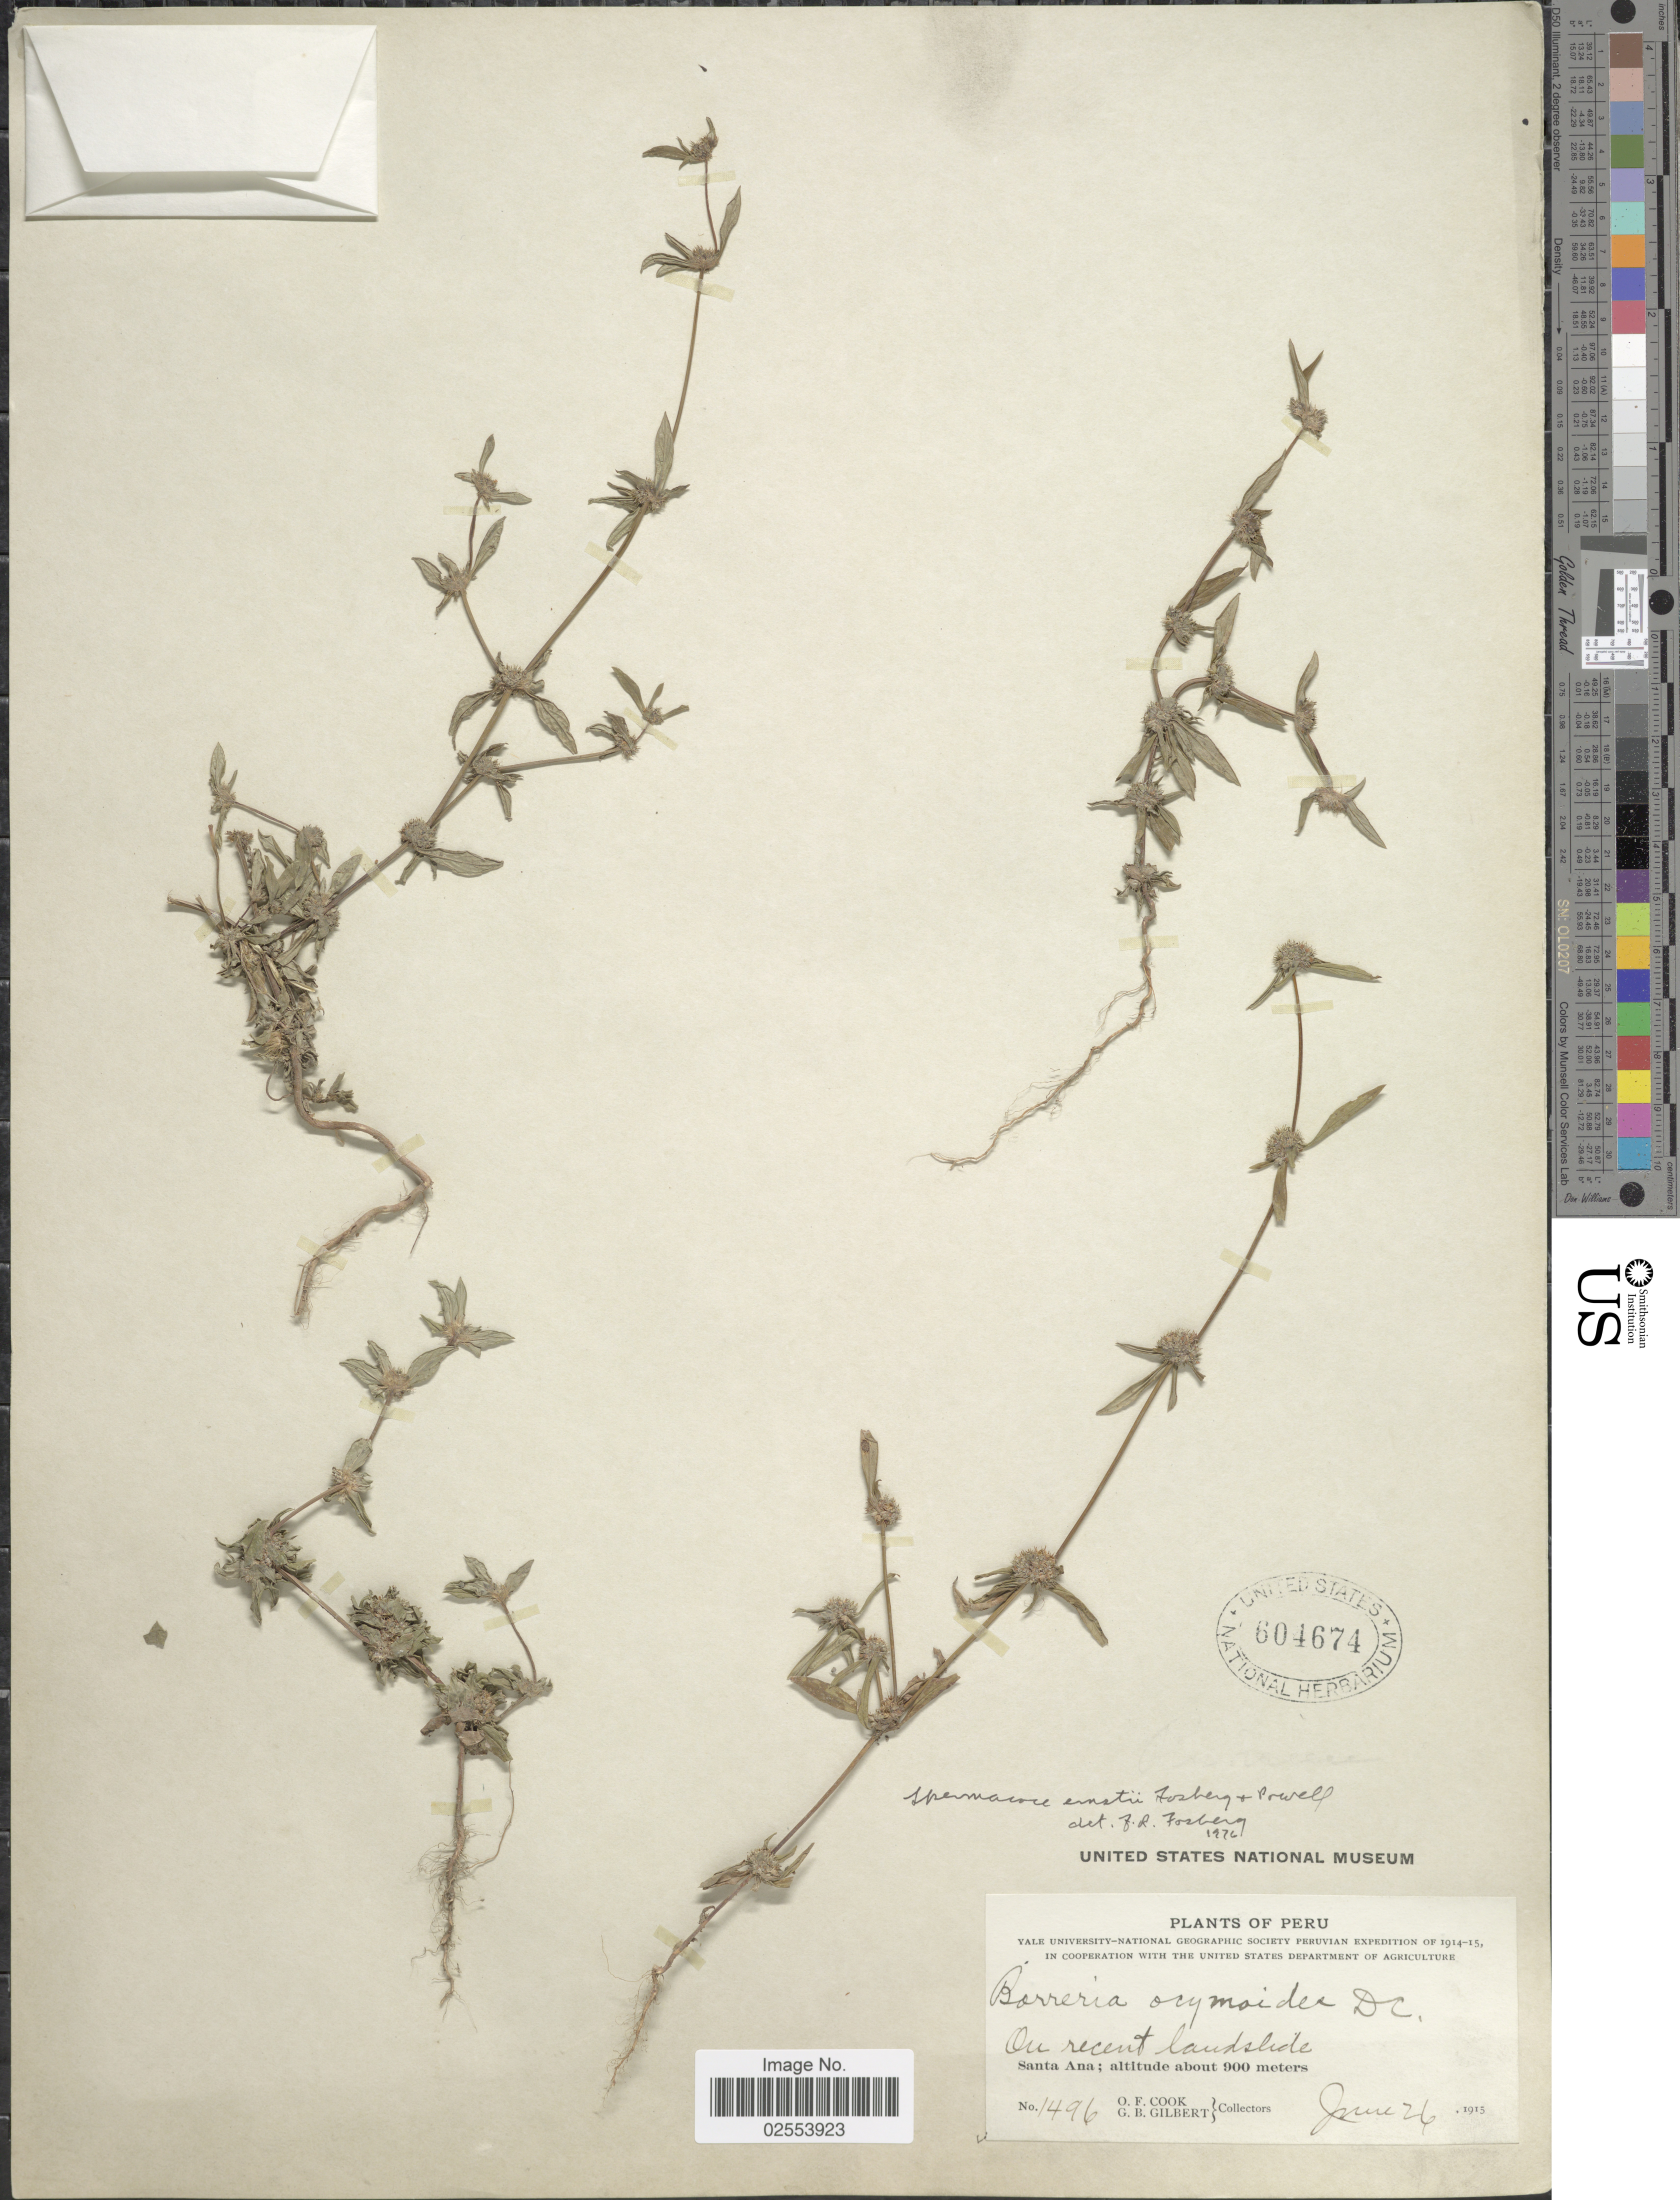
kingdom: Plantae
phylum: Tracheophyta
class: Magnoliopsida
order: Gentianales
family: Rubiaceae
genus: Spermacoce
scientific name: Spermacoce ernstii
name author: Fosberg & D.A. Powell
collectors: O. F. Cook & G. B. Gilbert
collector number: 1496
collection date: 1915-06-26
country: Peru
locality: Santa Ana, on recent landslide.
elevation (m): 900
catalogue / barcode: US 604674